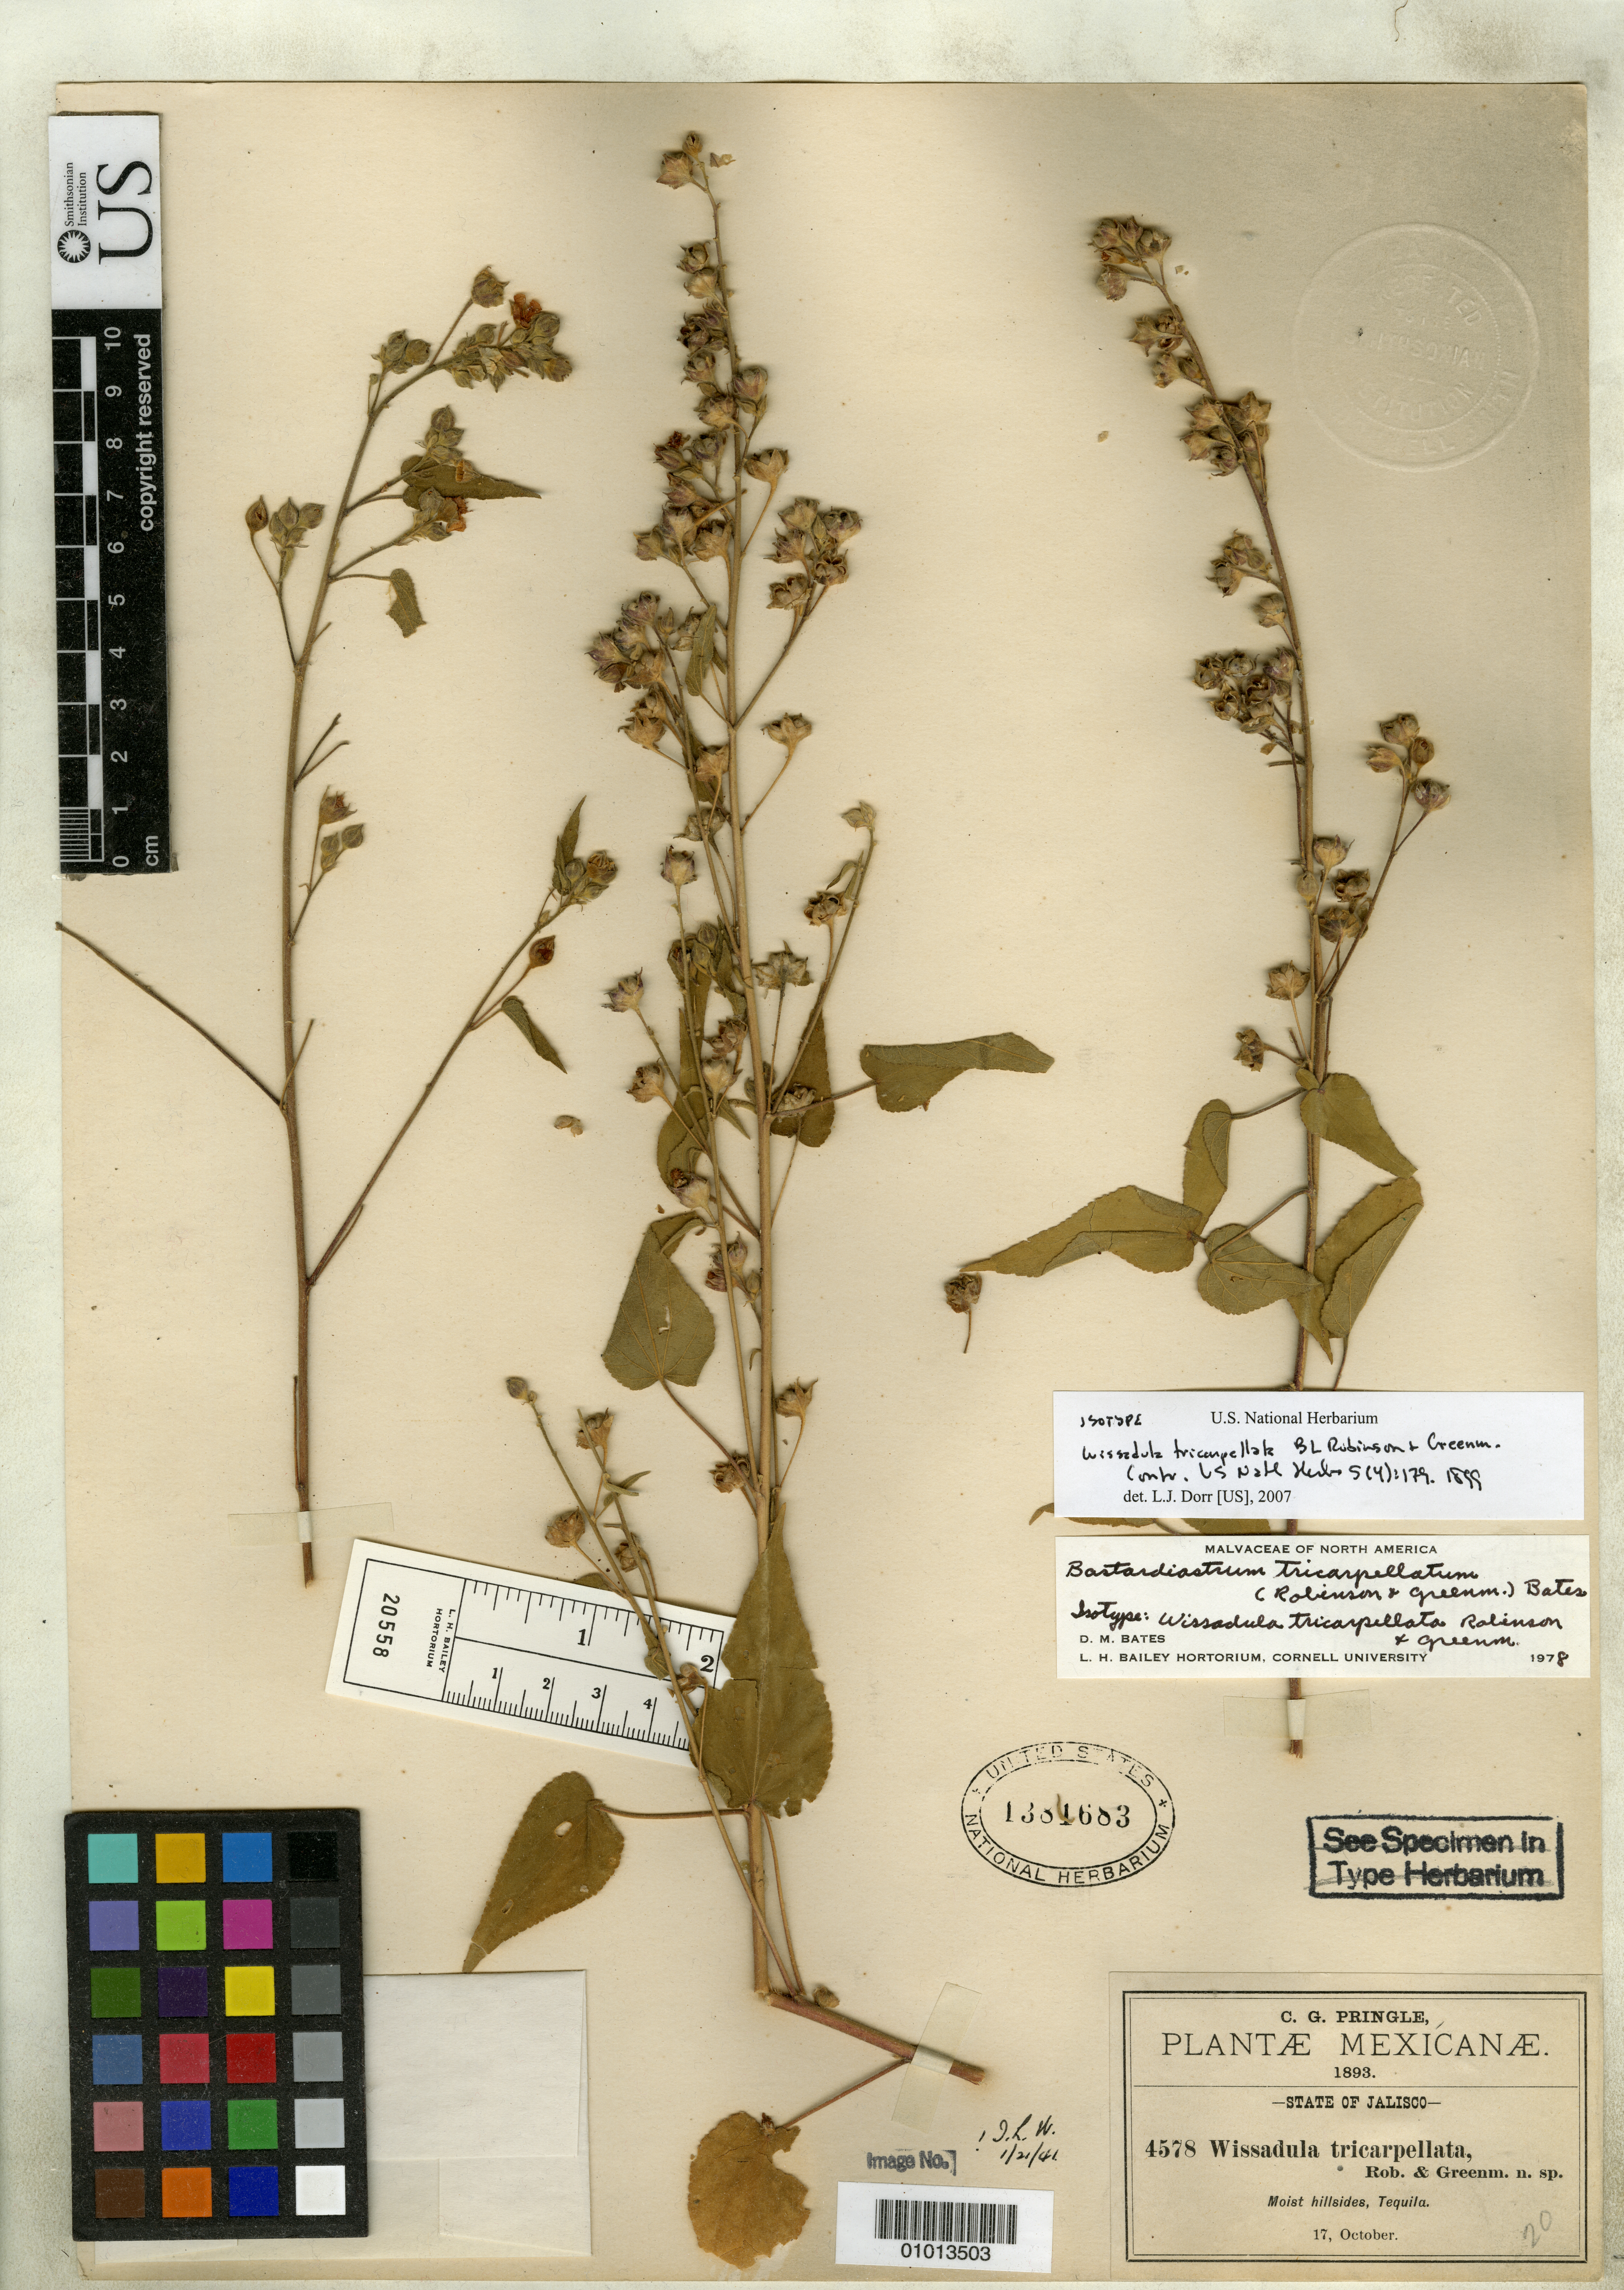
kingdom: Plantae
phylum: Tracheophyta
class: Magnoliopsida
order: Malvales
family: Malvaceae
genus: Wissadula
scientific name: Wissadula tricarpellata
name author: B.L. Rob. & Greenm. ex Rose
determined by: Bates, D. M.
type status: Isotype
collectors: C. G. Pringle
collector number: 4578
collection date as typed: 17 Oct 1893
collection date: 1893-10-17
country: Mexico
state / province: Jalisco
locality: Moist hillsides, Tequila.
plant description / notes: Specimen ex John Donnell Smith herbarium.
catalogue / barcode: US 1381683